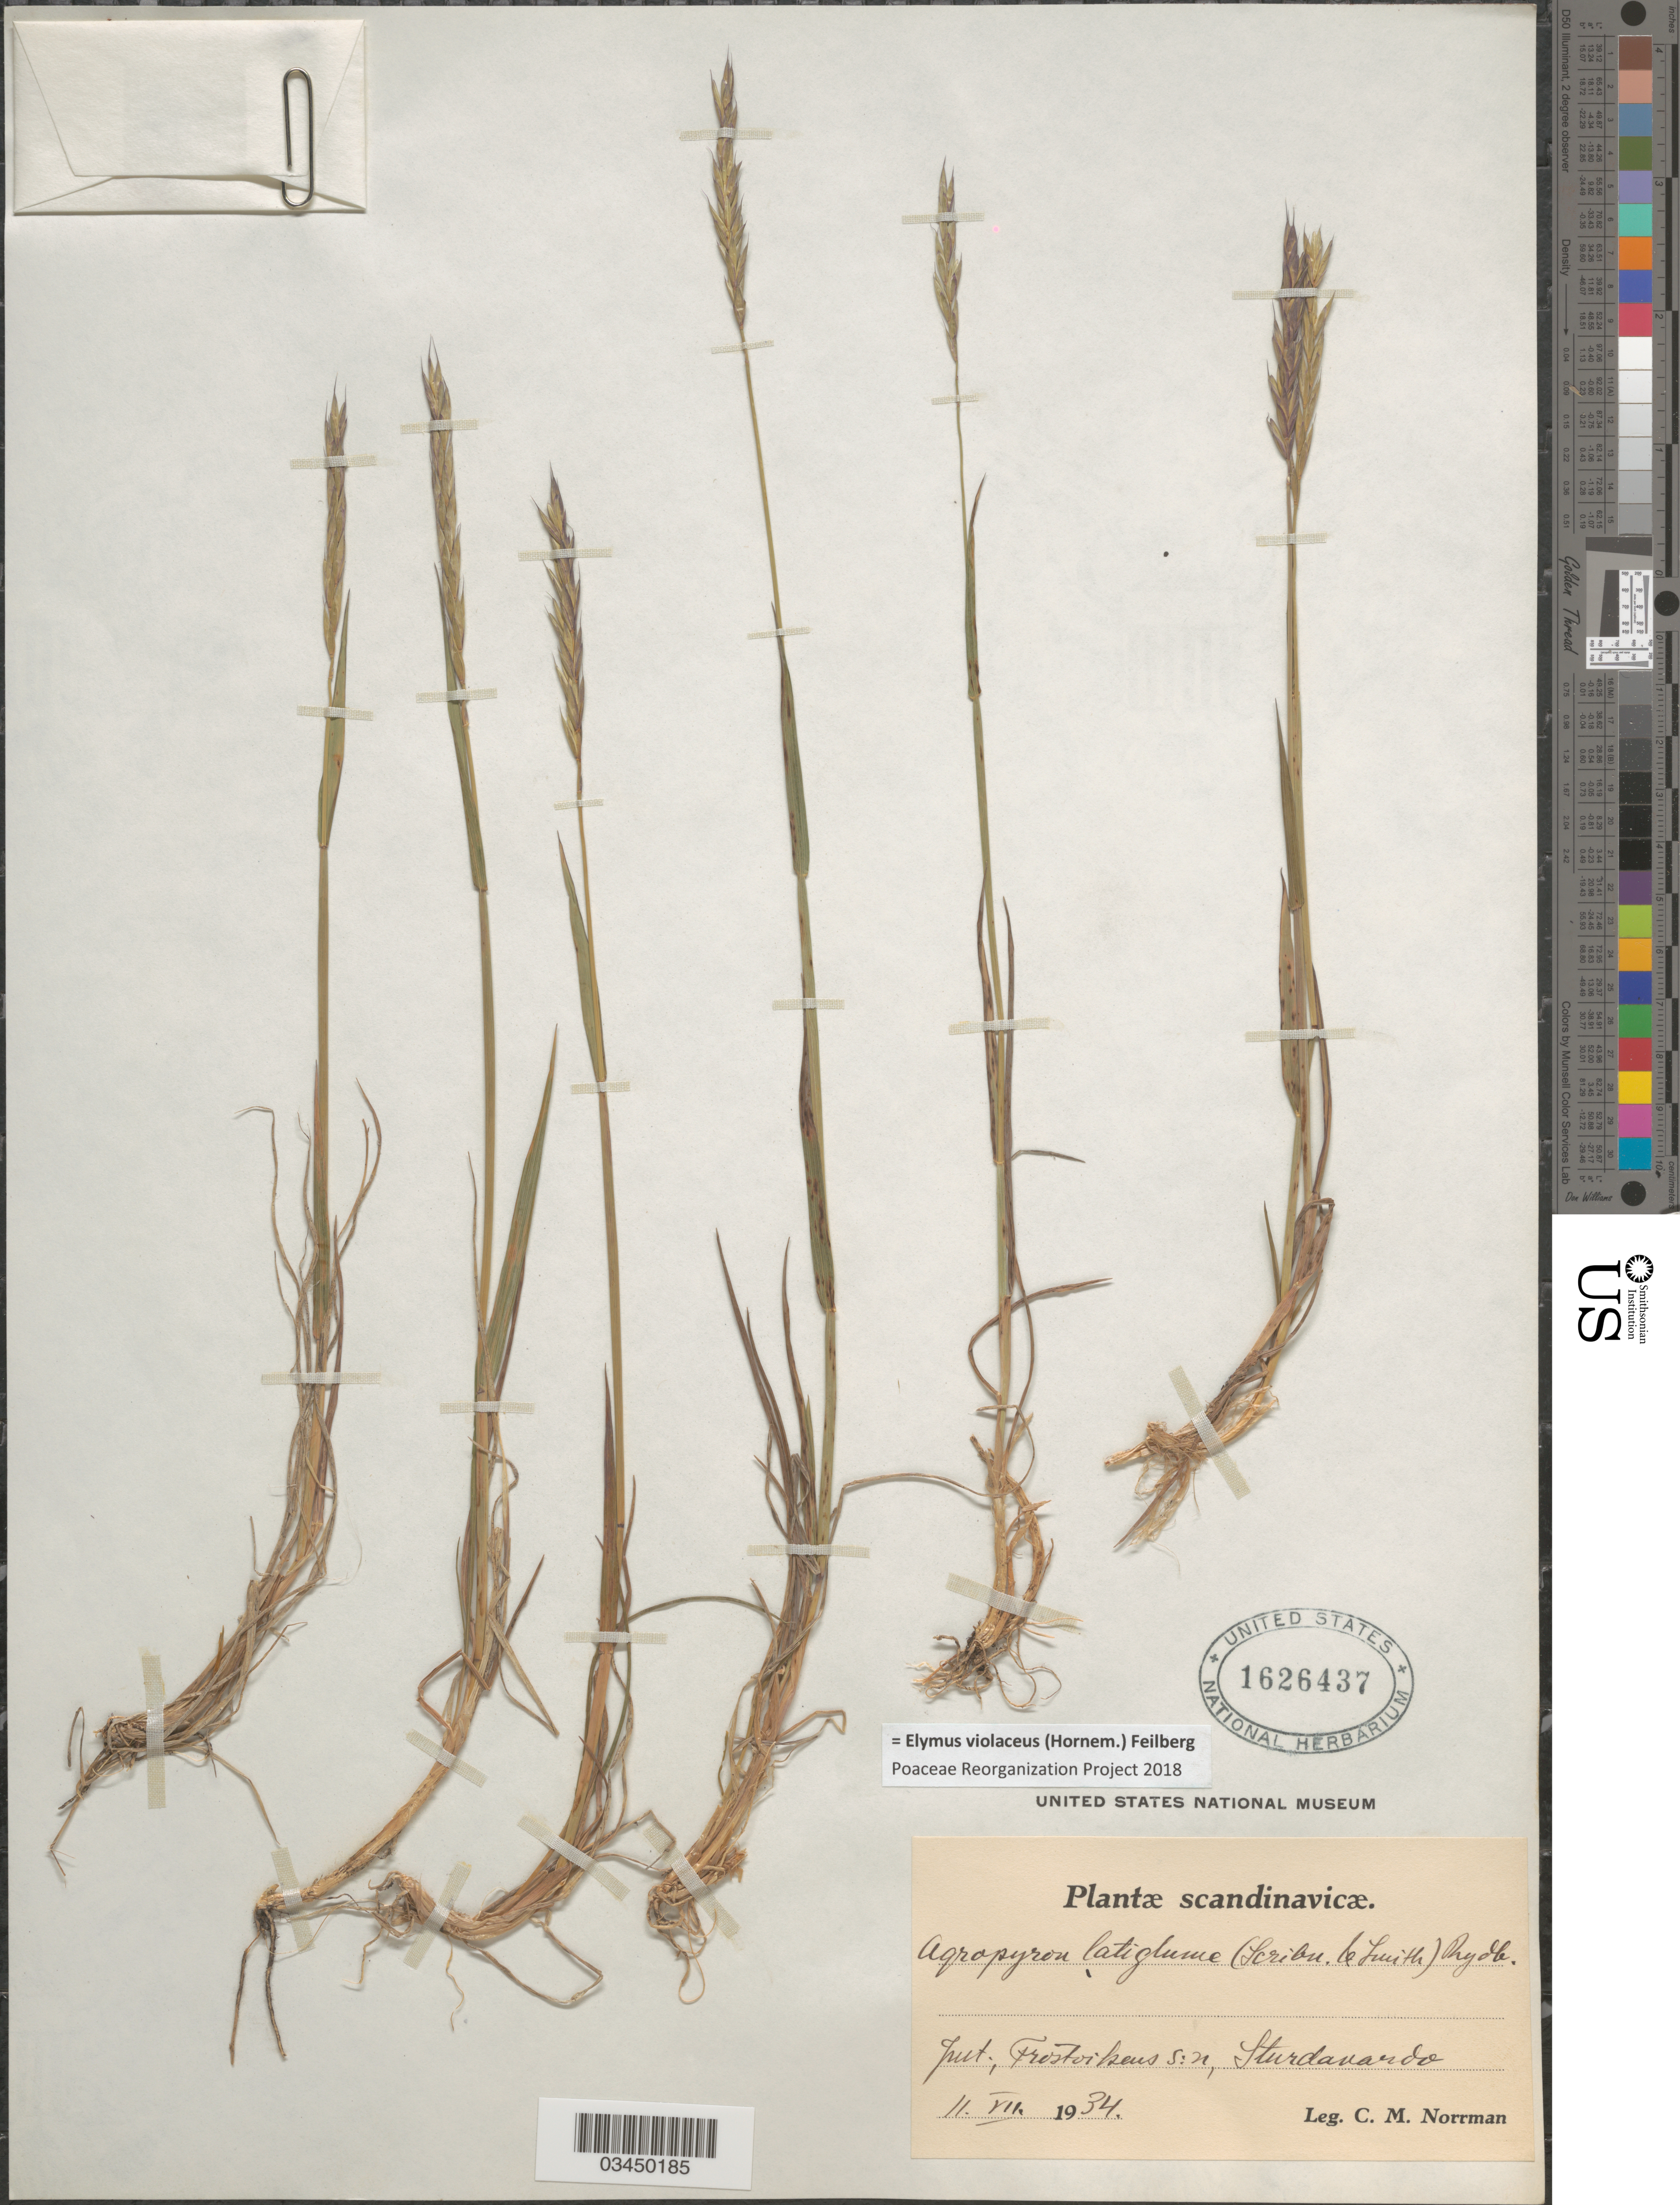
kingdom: Plantae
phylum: Tracheophyta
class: Liliopsida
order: Poales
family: Poaceae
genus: Elymus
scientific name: Elymus violaceus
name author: (Hornem.) Feilberg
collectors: C. Norrman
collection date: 1934-07-11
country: Sweden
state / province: Jämtland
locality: Scandinavicæ. Jmt; Frostvikens s:n, Sturdavardo.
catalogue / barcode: US 1626437